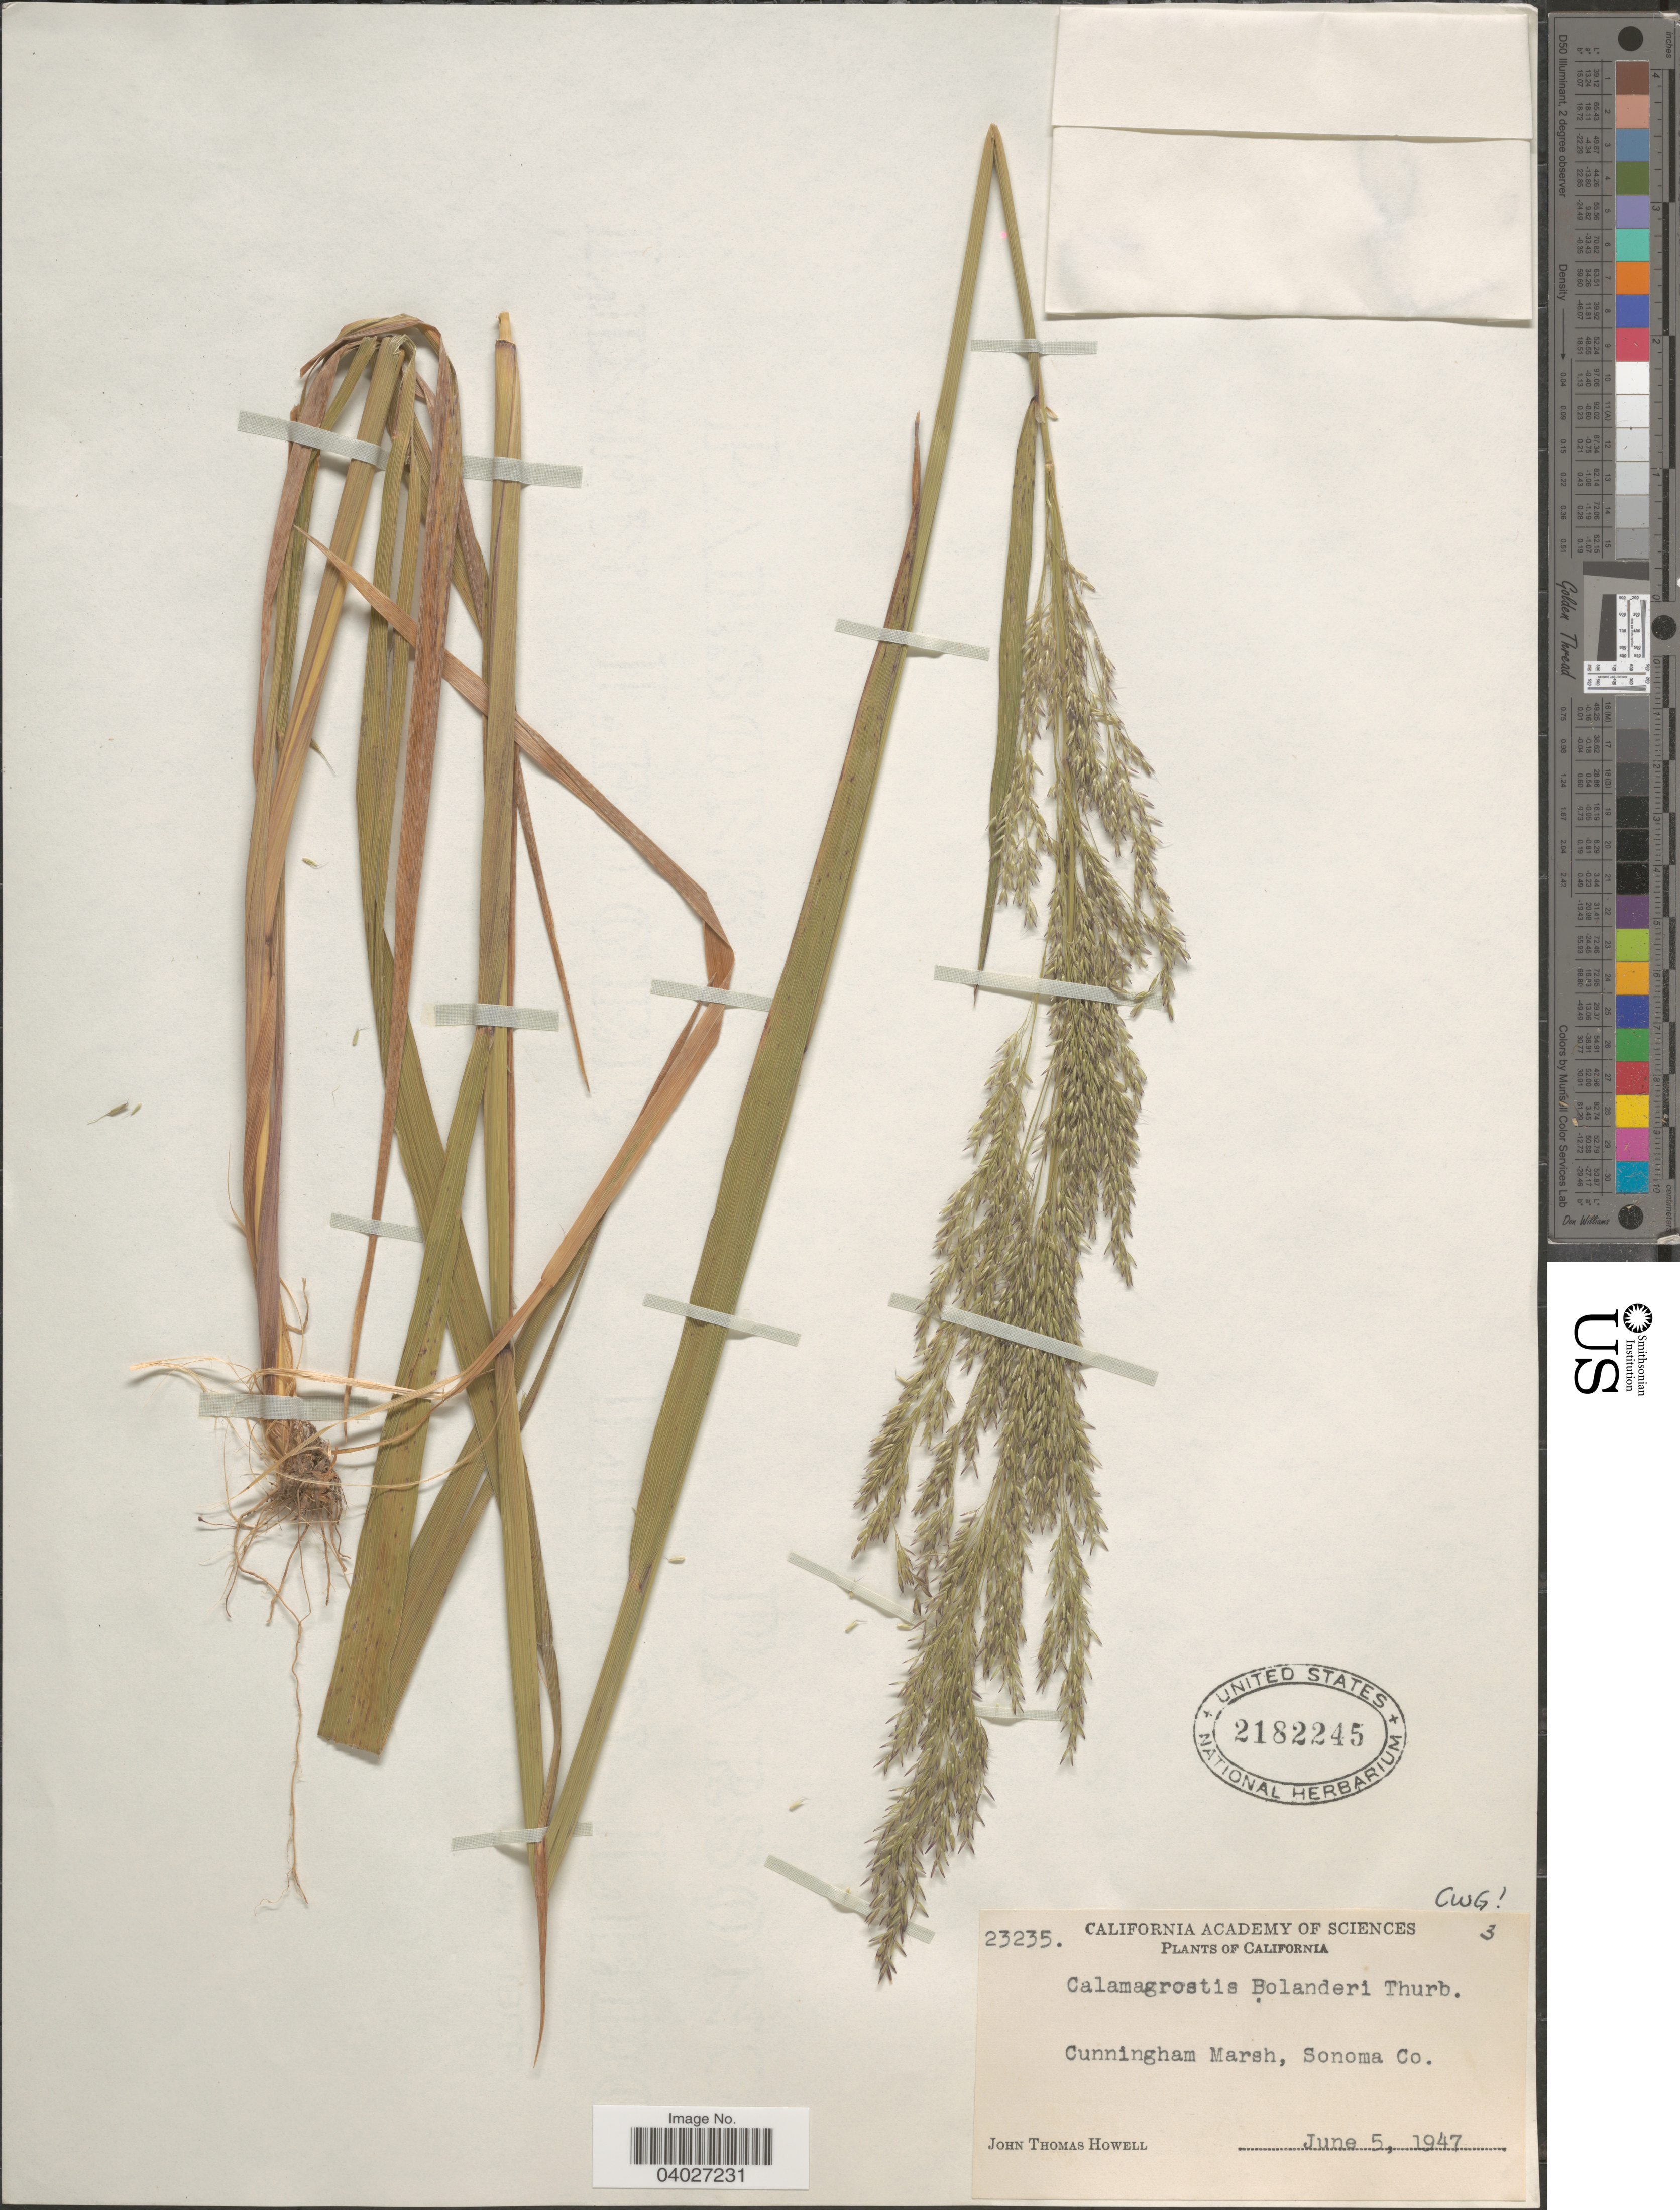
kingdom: Plantae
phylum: Tracheophyta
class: Liliopsida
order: Poales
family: Poaceae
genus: Calamagrostis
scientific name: Calamagrostis bolanderi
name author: Thurb.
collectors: J. T. Howell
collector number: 23235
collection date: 1947-06-05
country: United States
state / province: California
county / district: Sonoma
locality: Cunningham Marsh, Sonoma Co.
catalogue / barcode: US 2182245